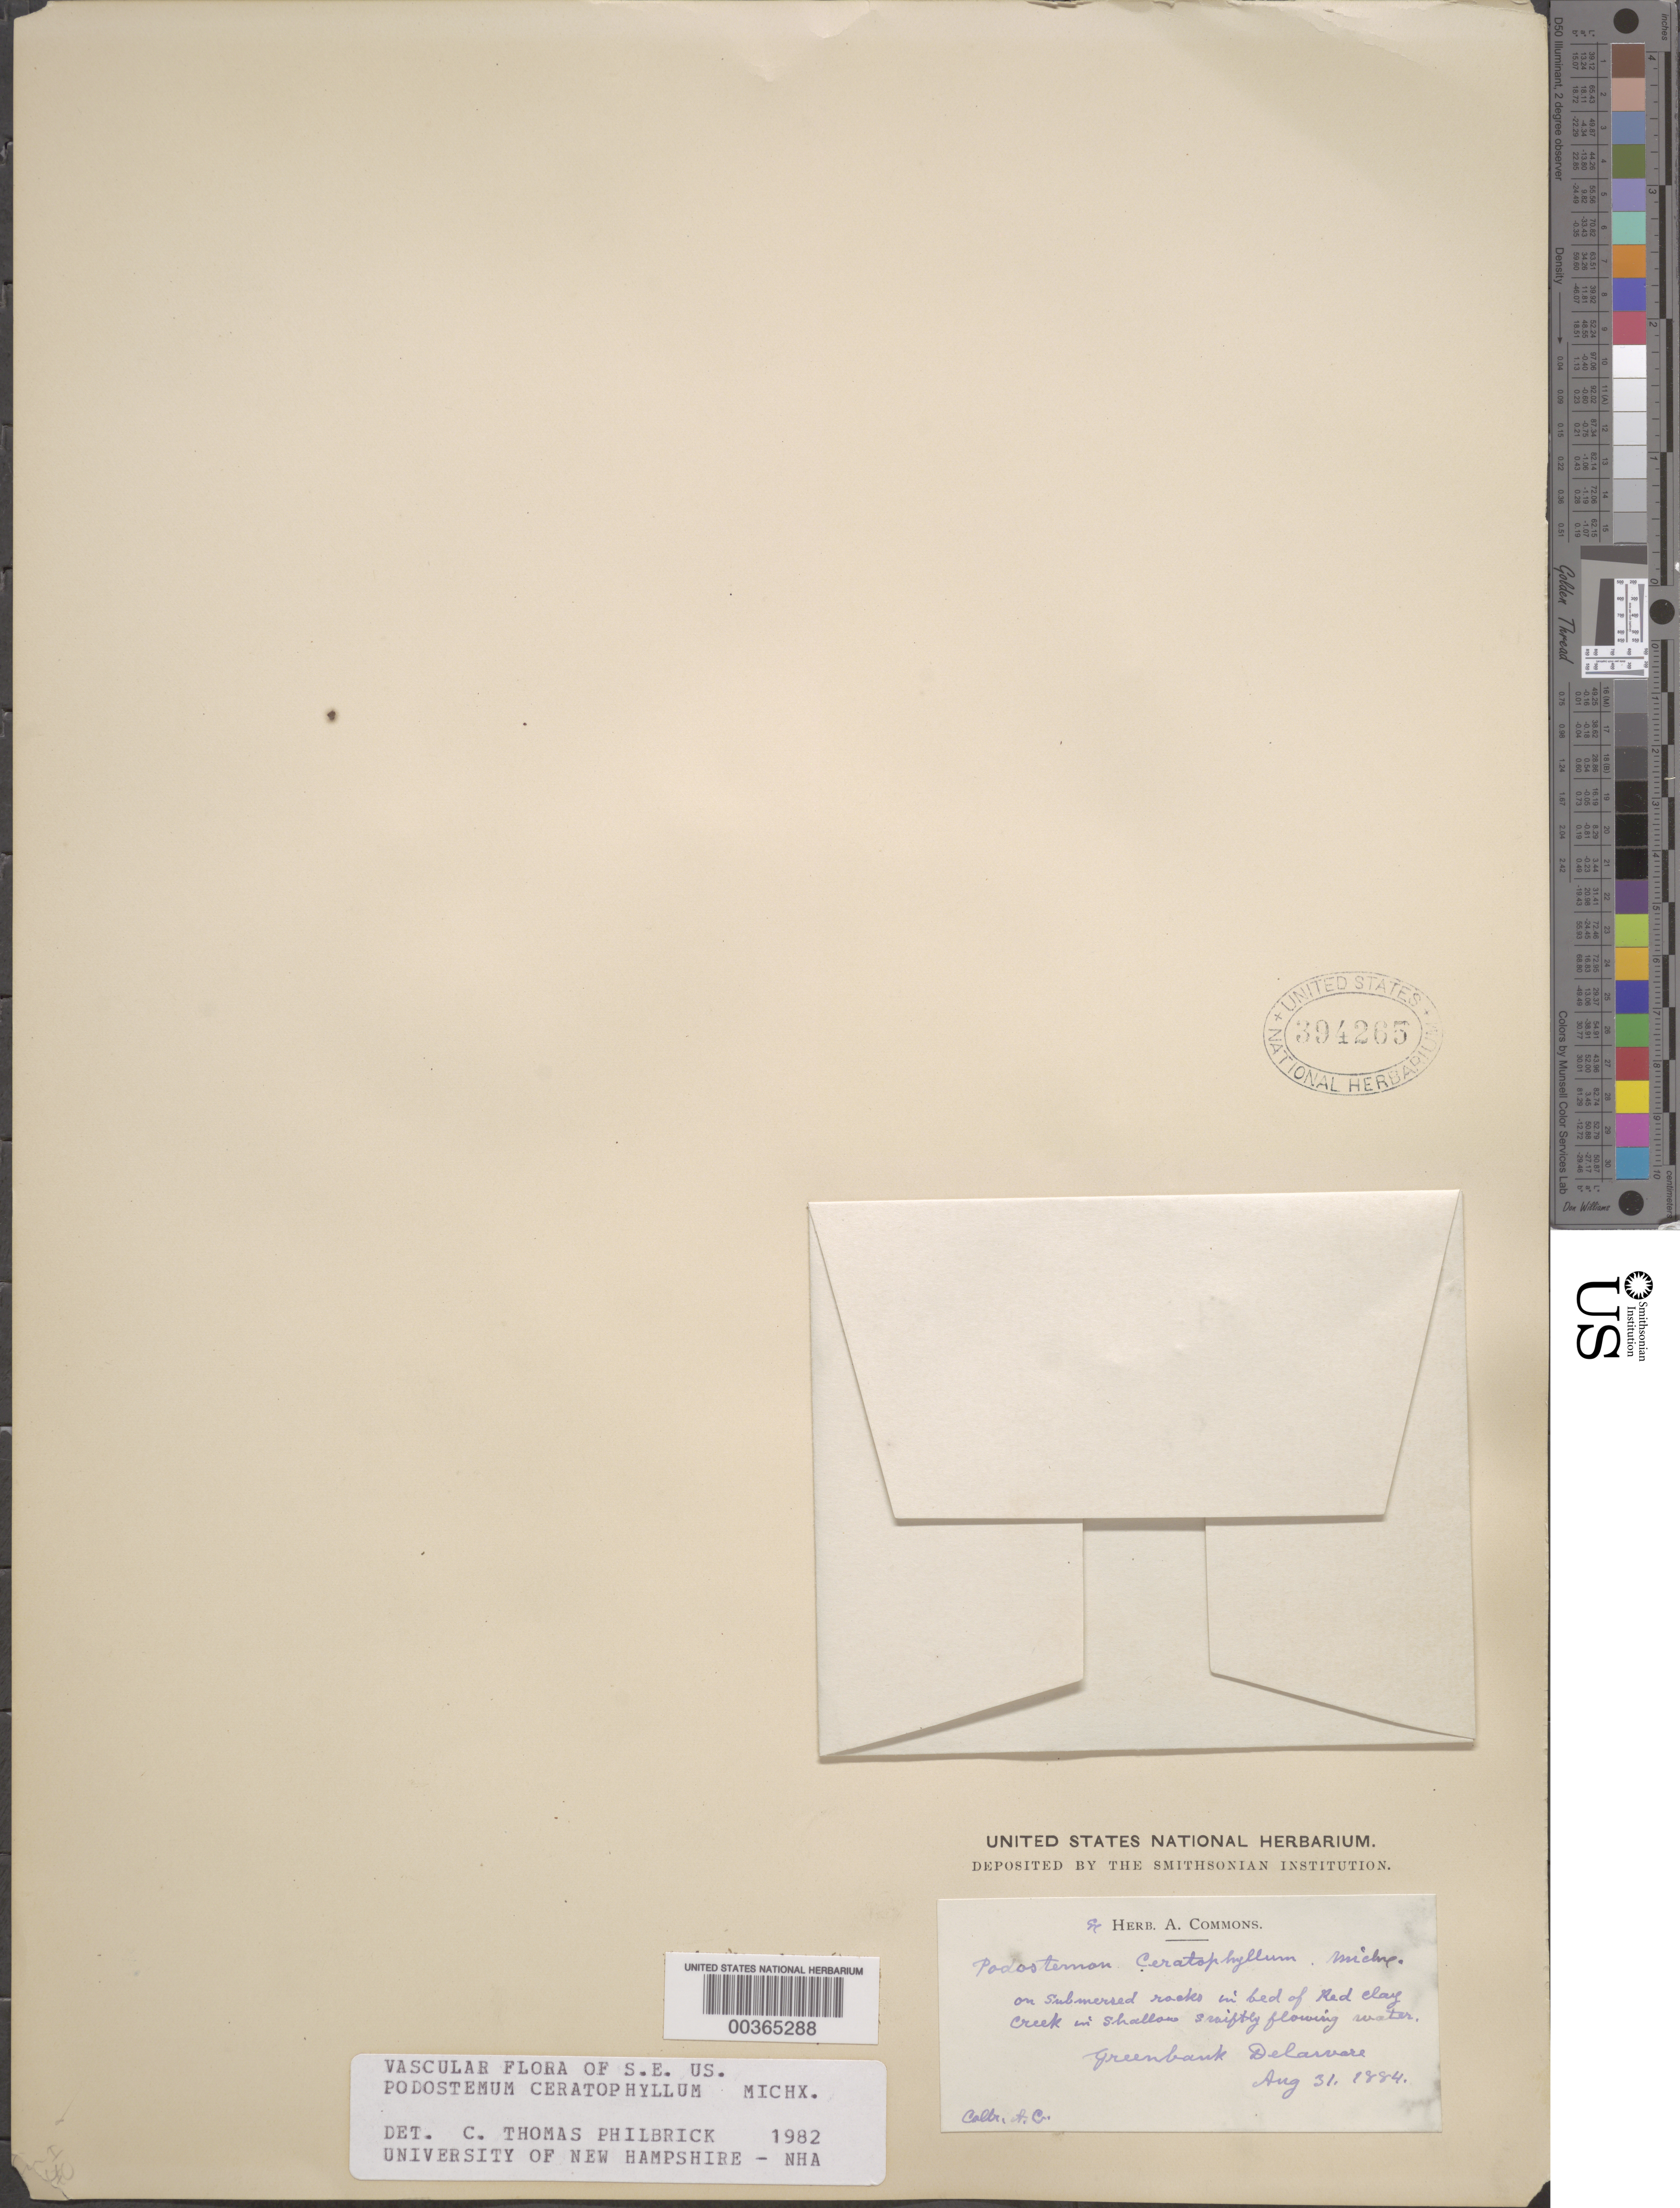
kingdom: Plantae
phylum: Tracheophyta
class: Magnoliopsida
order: Malpighiales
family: Podostemaceae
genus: Podostemum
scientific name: Podostemum ceratophylllum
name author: Michx.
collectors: A. Commons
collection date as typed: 31 Aug 1884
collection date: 1884-08-31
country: United States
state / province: Delaware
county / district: New Castle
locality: Red clay creek, greenbank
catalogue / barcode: US 394265